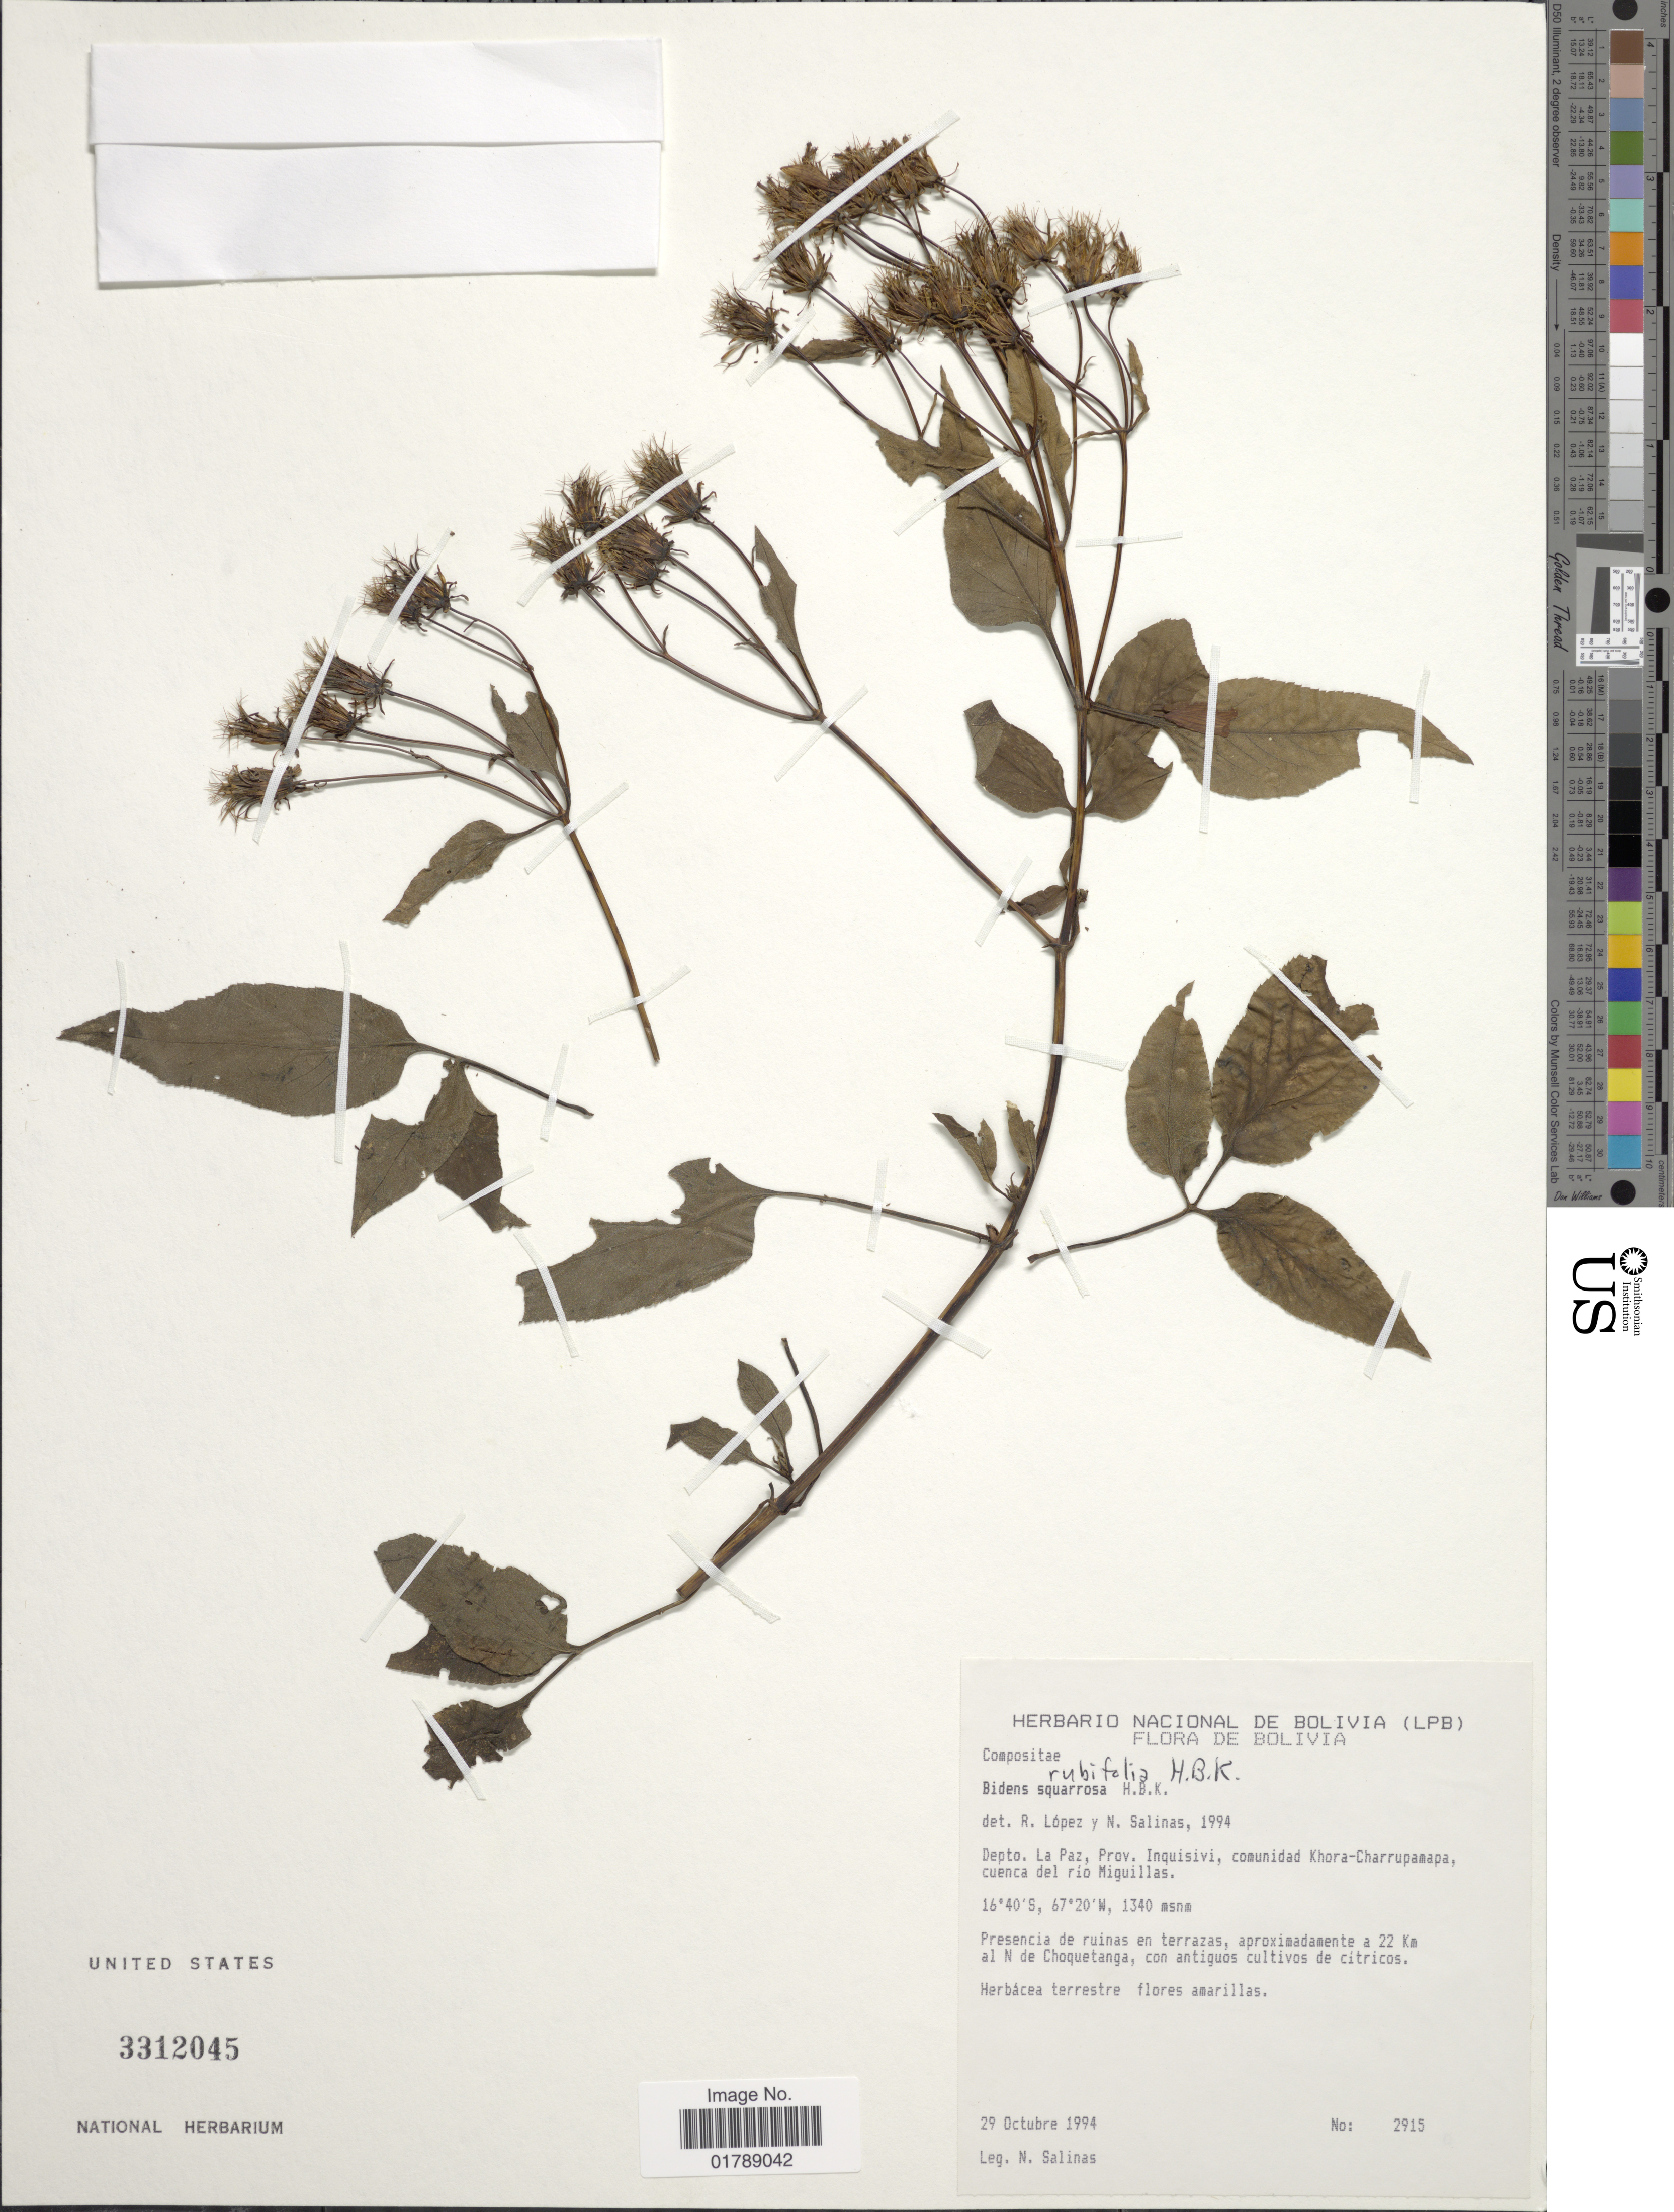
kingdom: Plantae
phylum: Tracheophyta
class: Magnoliopsida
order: Asterales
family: Asteraceae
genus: Bidens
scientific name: Bidens segetum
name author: Mart. ex Colla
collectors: N. Salinas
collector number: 2915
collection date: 1994-10-29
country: Bolivia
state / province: La Paz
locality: Prov. Inquisivi, comunidad Khora-Charrupamapa, cuenca del río Miquillas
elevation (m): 1340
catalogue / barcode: US 3312045